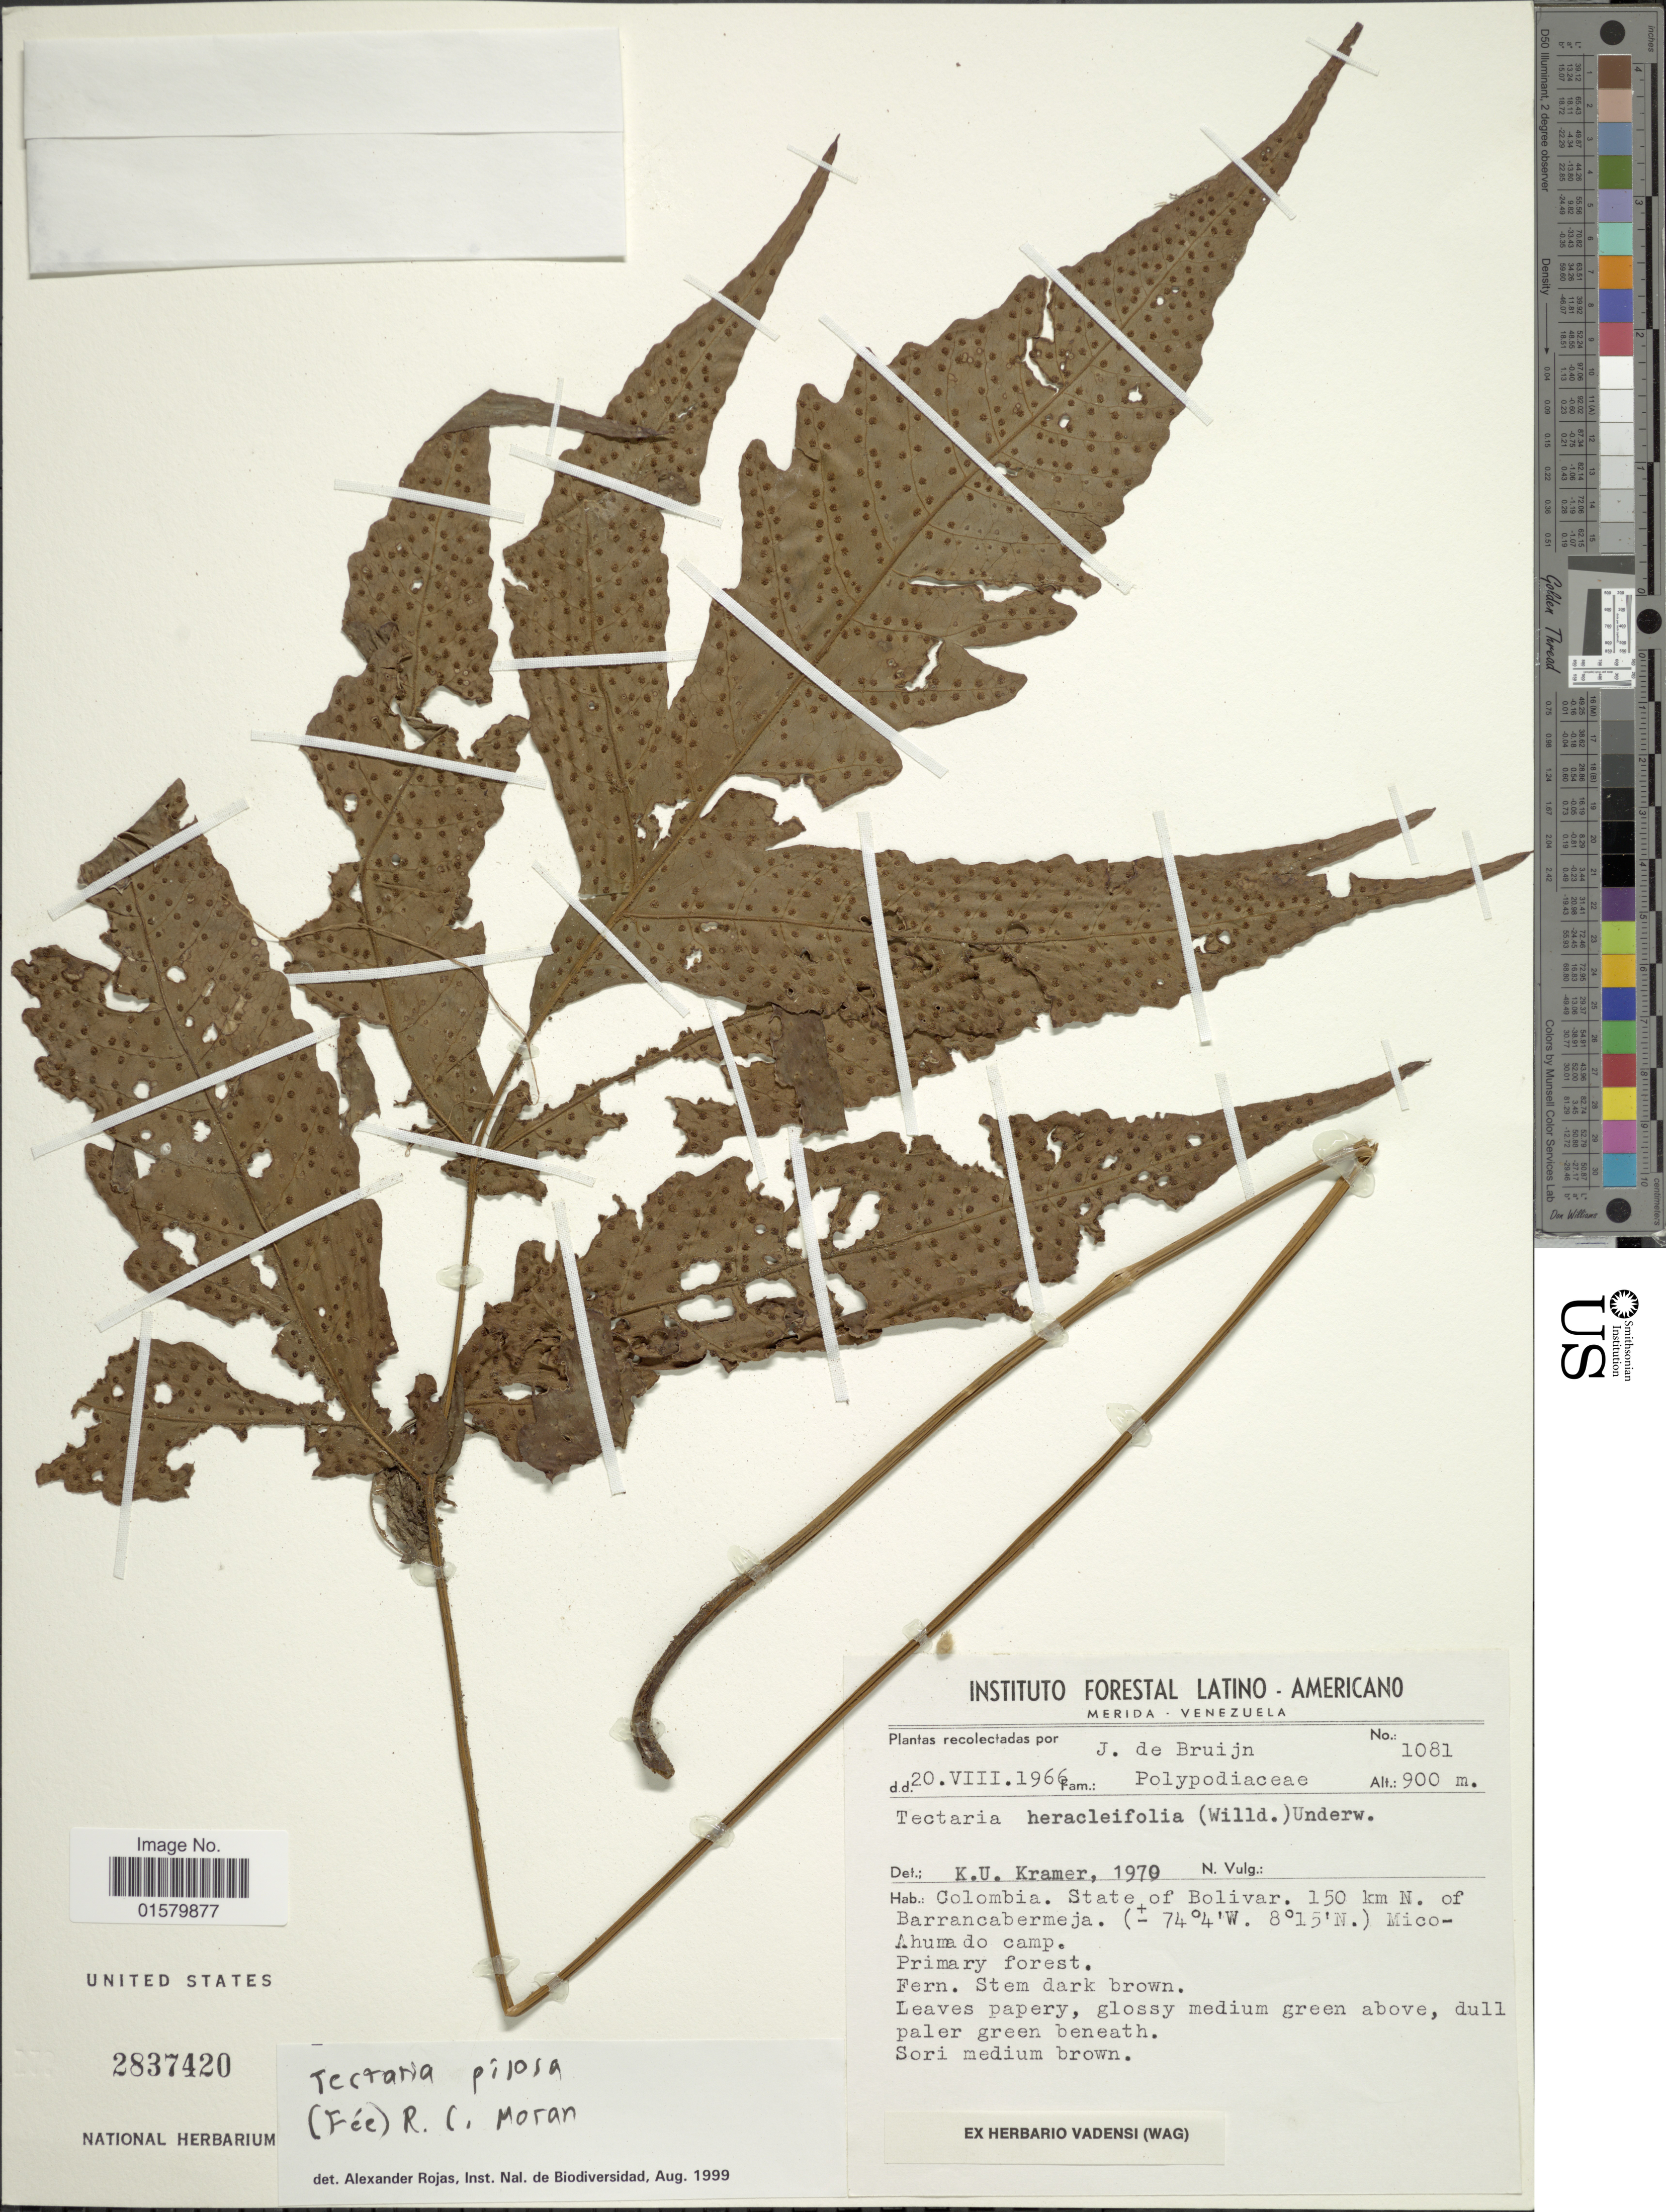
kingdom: Plantae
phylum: Tracheophyta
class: Polypodiopsida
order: Polypodiales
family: Tectariaceae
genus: Tectaria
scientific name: Tectaria pilosa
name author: (Fée) Maxon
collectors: J. Bruijn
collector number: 1081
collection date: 1966-08-20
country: Colombia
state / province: Bolívar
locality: Colombia, State of Bolivar, 150 km N of Barrancabermeja, Mico-Ahuma do camp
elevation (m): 900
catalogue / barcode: US 2837420